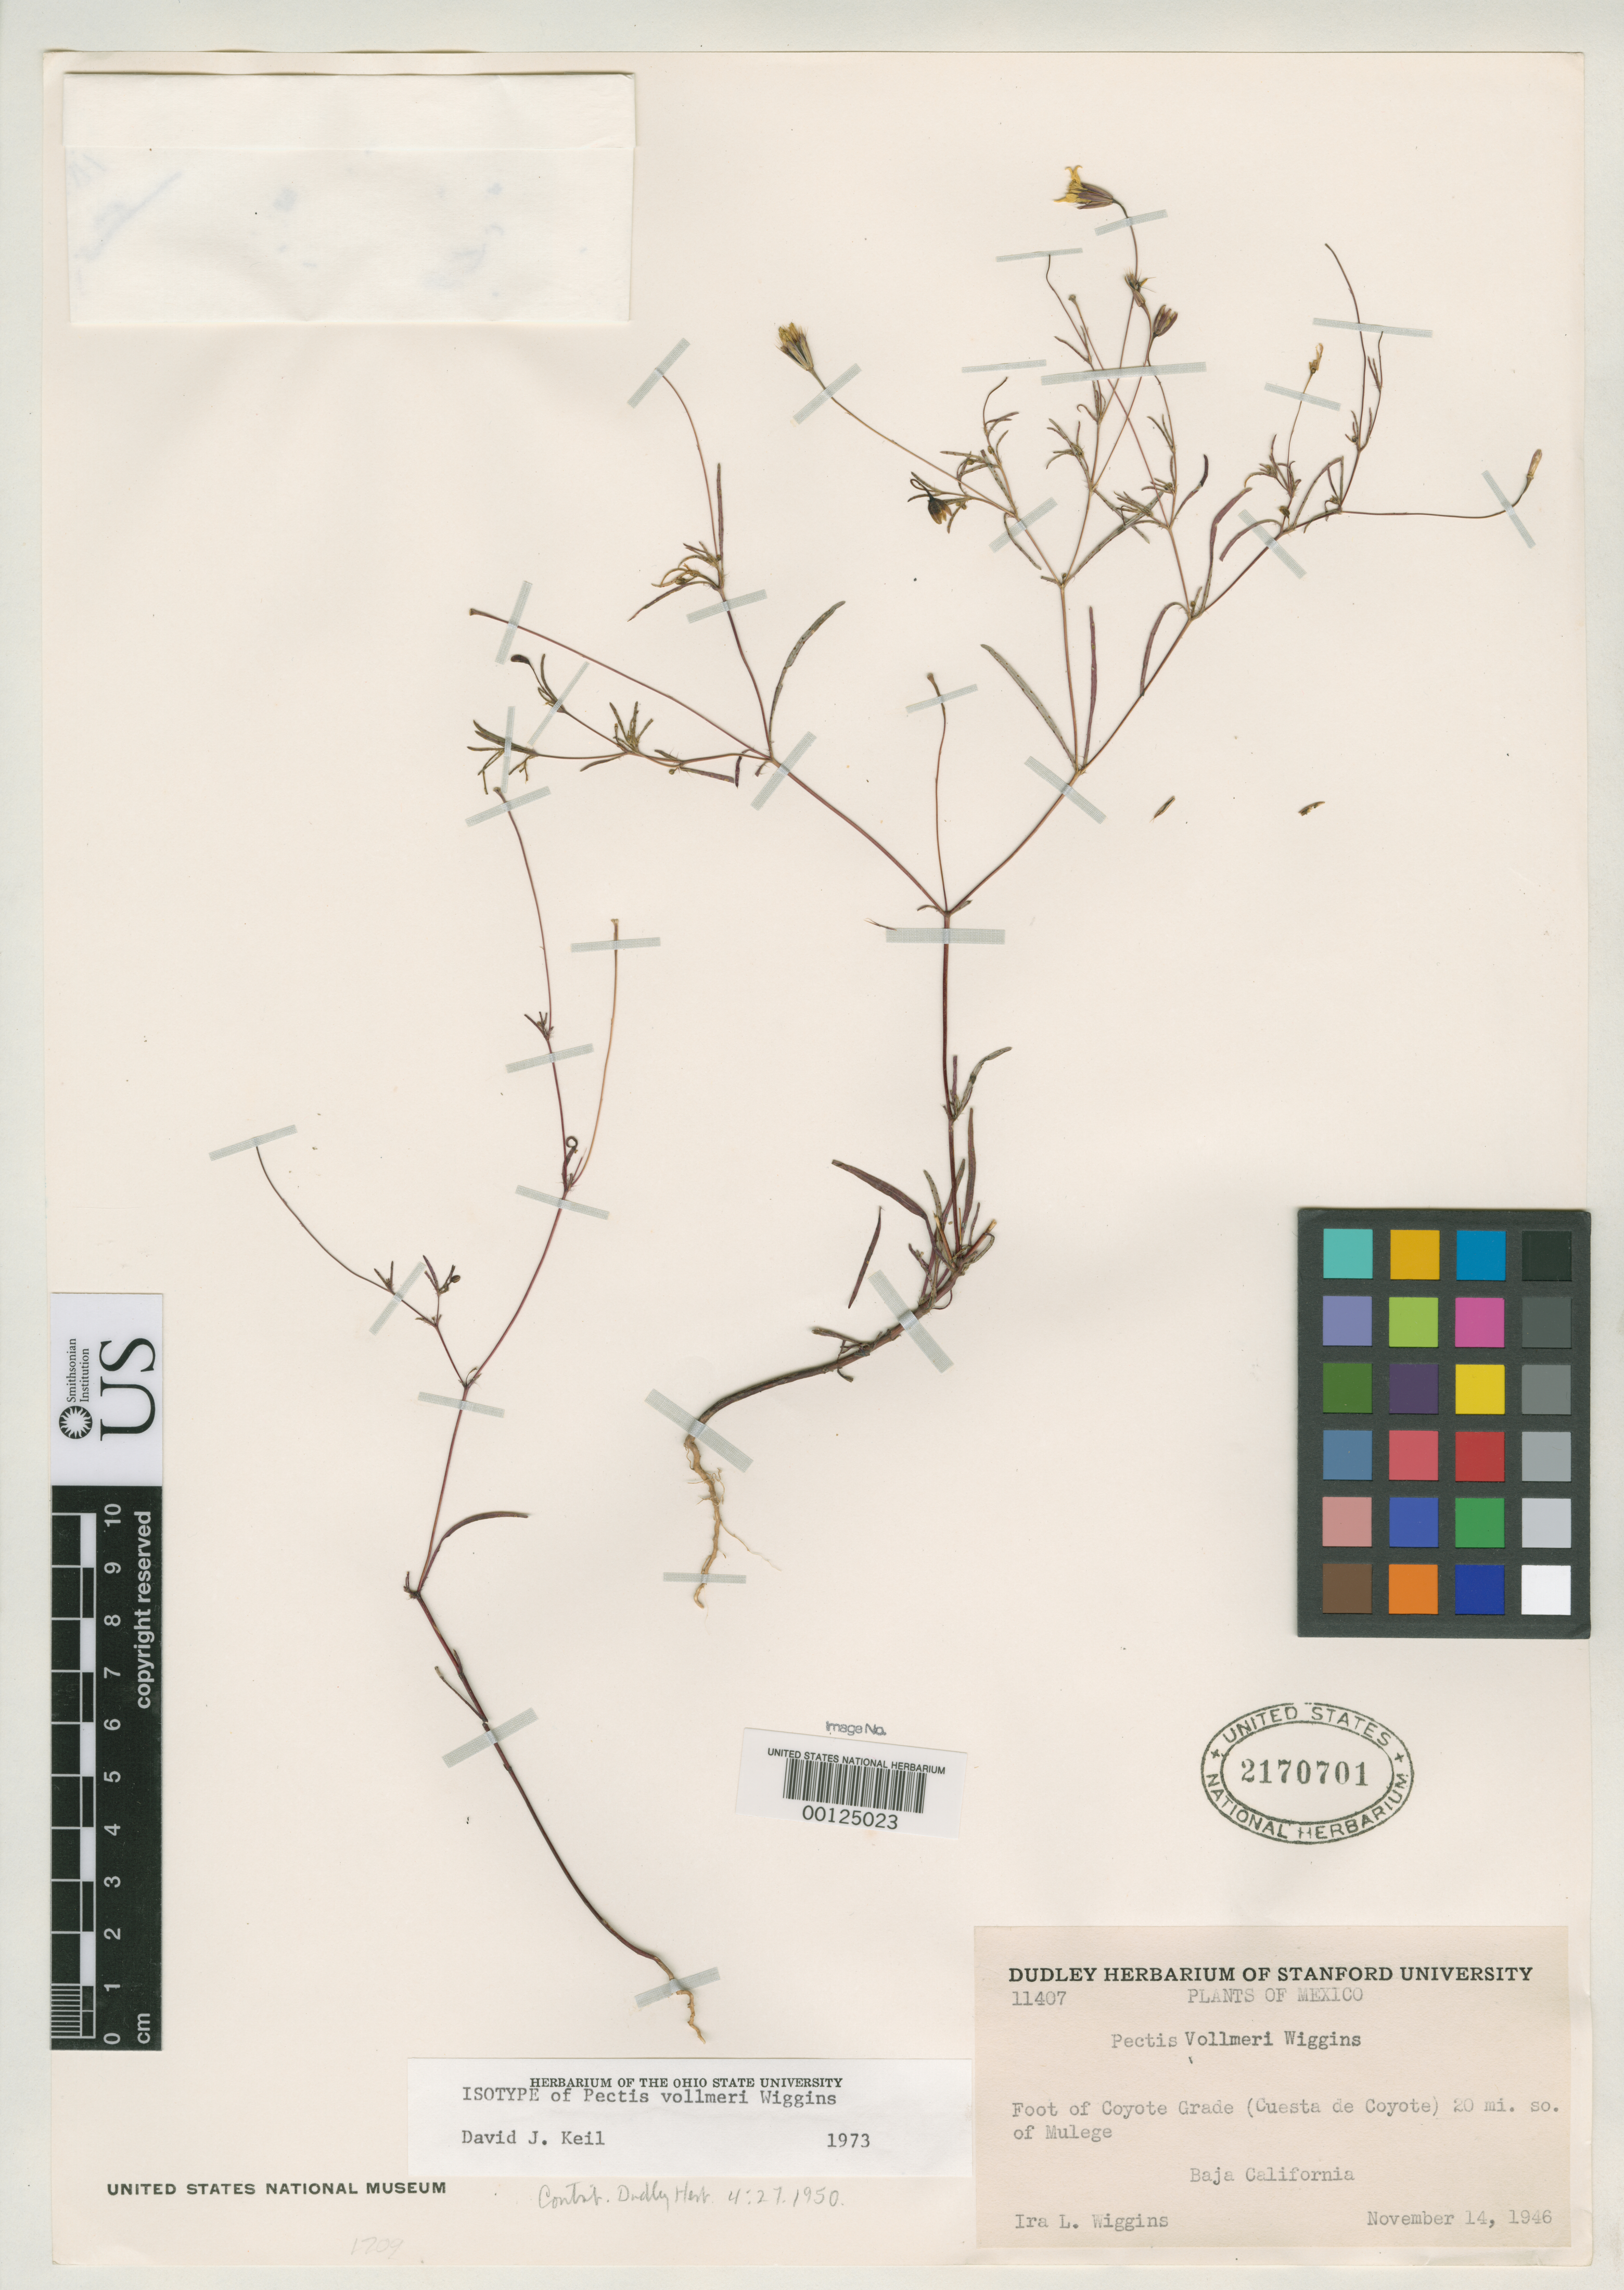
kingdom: Plantae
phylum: Tracheophyta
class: Magnoliopsida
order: Asterales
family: Asteraceae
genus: Pectis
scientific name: Pectis vollmeri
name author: Wiggins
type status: Isotype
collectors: I. L. Wiggins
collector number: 11407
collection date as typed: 14 Nov 1946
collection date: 1946-11-14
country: Mexico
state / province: Baja California Sur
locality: Cuesta de Coyote, 20 mi. S of Mulege.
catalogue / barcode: US 2170701